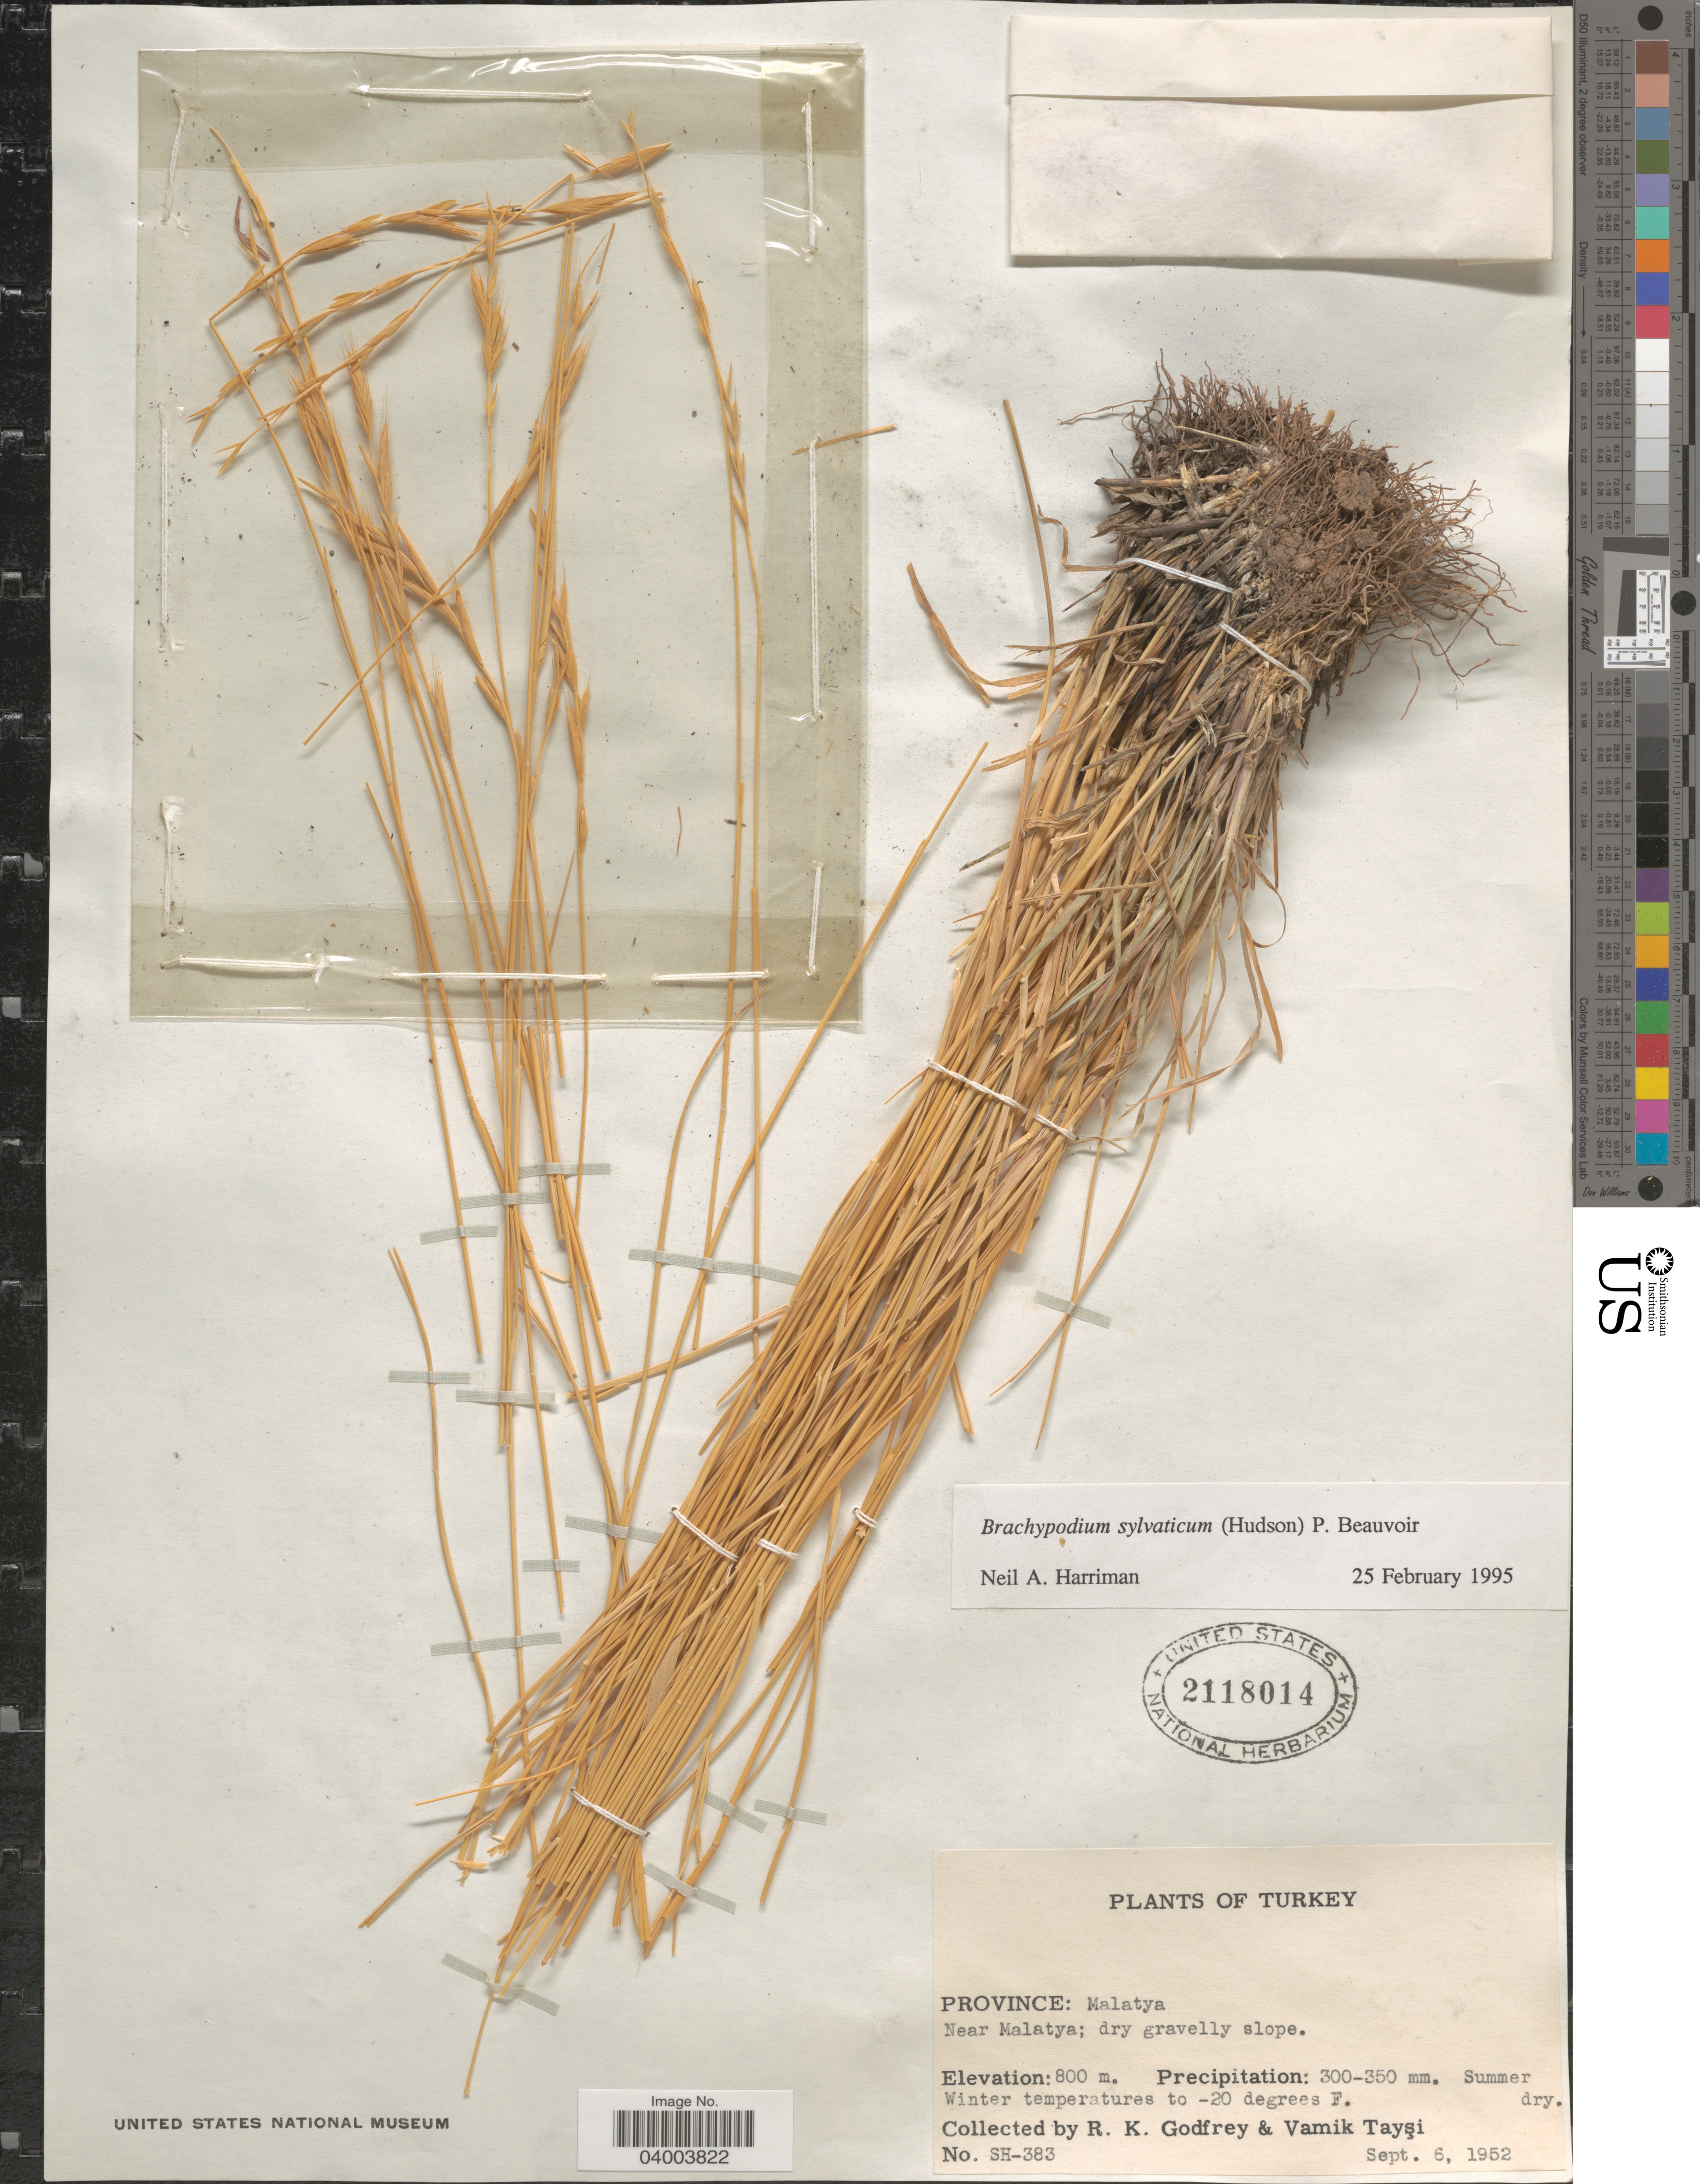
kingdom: Plantae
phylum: Tracheophyta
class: Liliopsida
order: Poales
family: Poaceae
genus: Brachypodium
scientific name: Brachypodium sylvaticum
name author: (Huds.) P. Beauv.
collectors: R. K. Godfrey & V. Taysi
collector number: SH-383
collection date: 1952-09-06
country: Turkey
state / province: Malatya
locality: Near Malatya.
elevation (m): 800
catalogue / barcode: US 2118014